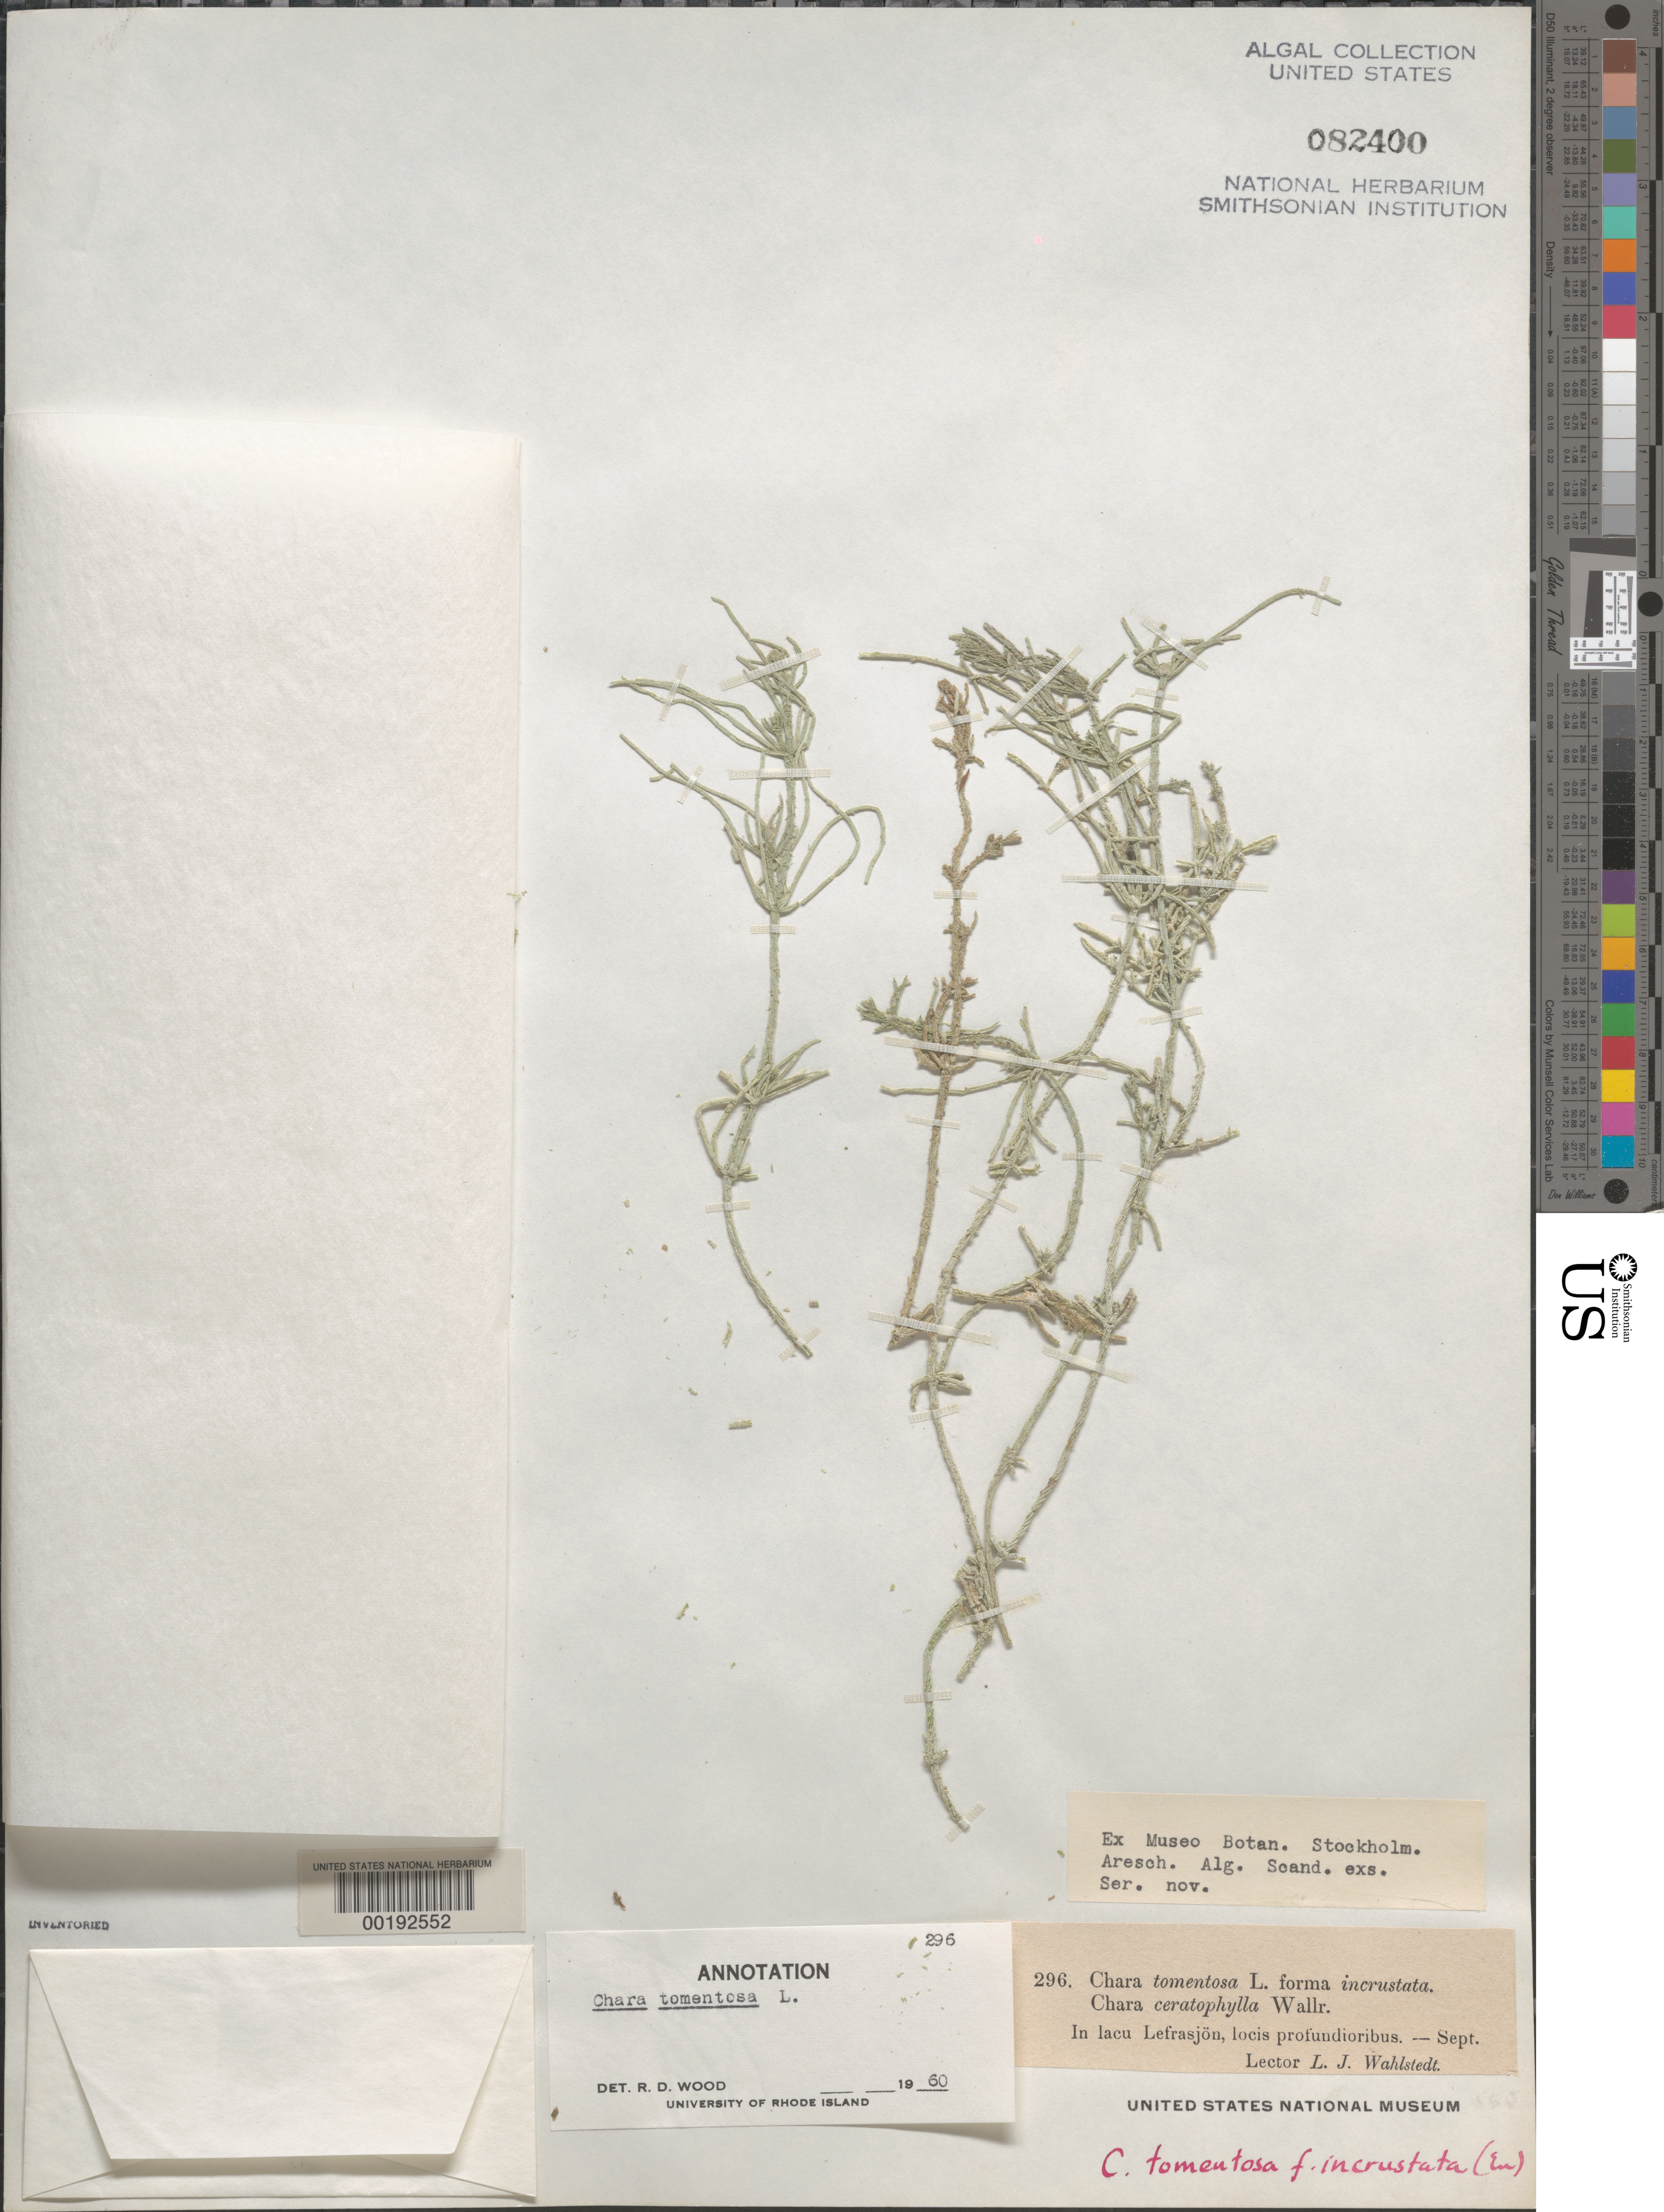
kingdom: Plantae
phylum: Charophyta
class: Charophyceae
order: Charales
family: Characeae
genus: Chara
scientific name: Chara tomentosa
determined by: Wood, R. D.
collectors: L. J. Wahlstedt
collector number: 296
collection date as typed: Sep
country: Sweden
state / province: Skåne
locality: Lefrasjon lake, skane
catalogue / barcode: US 82400